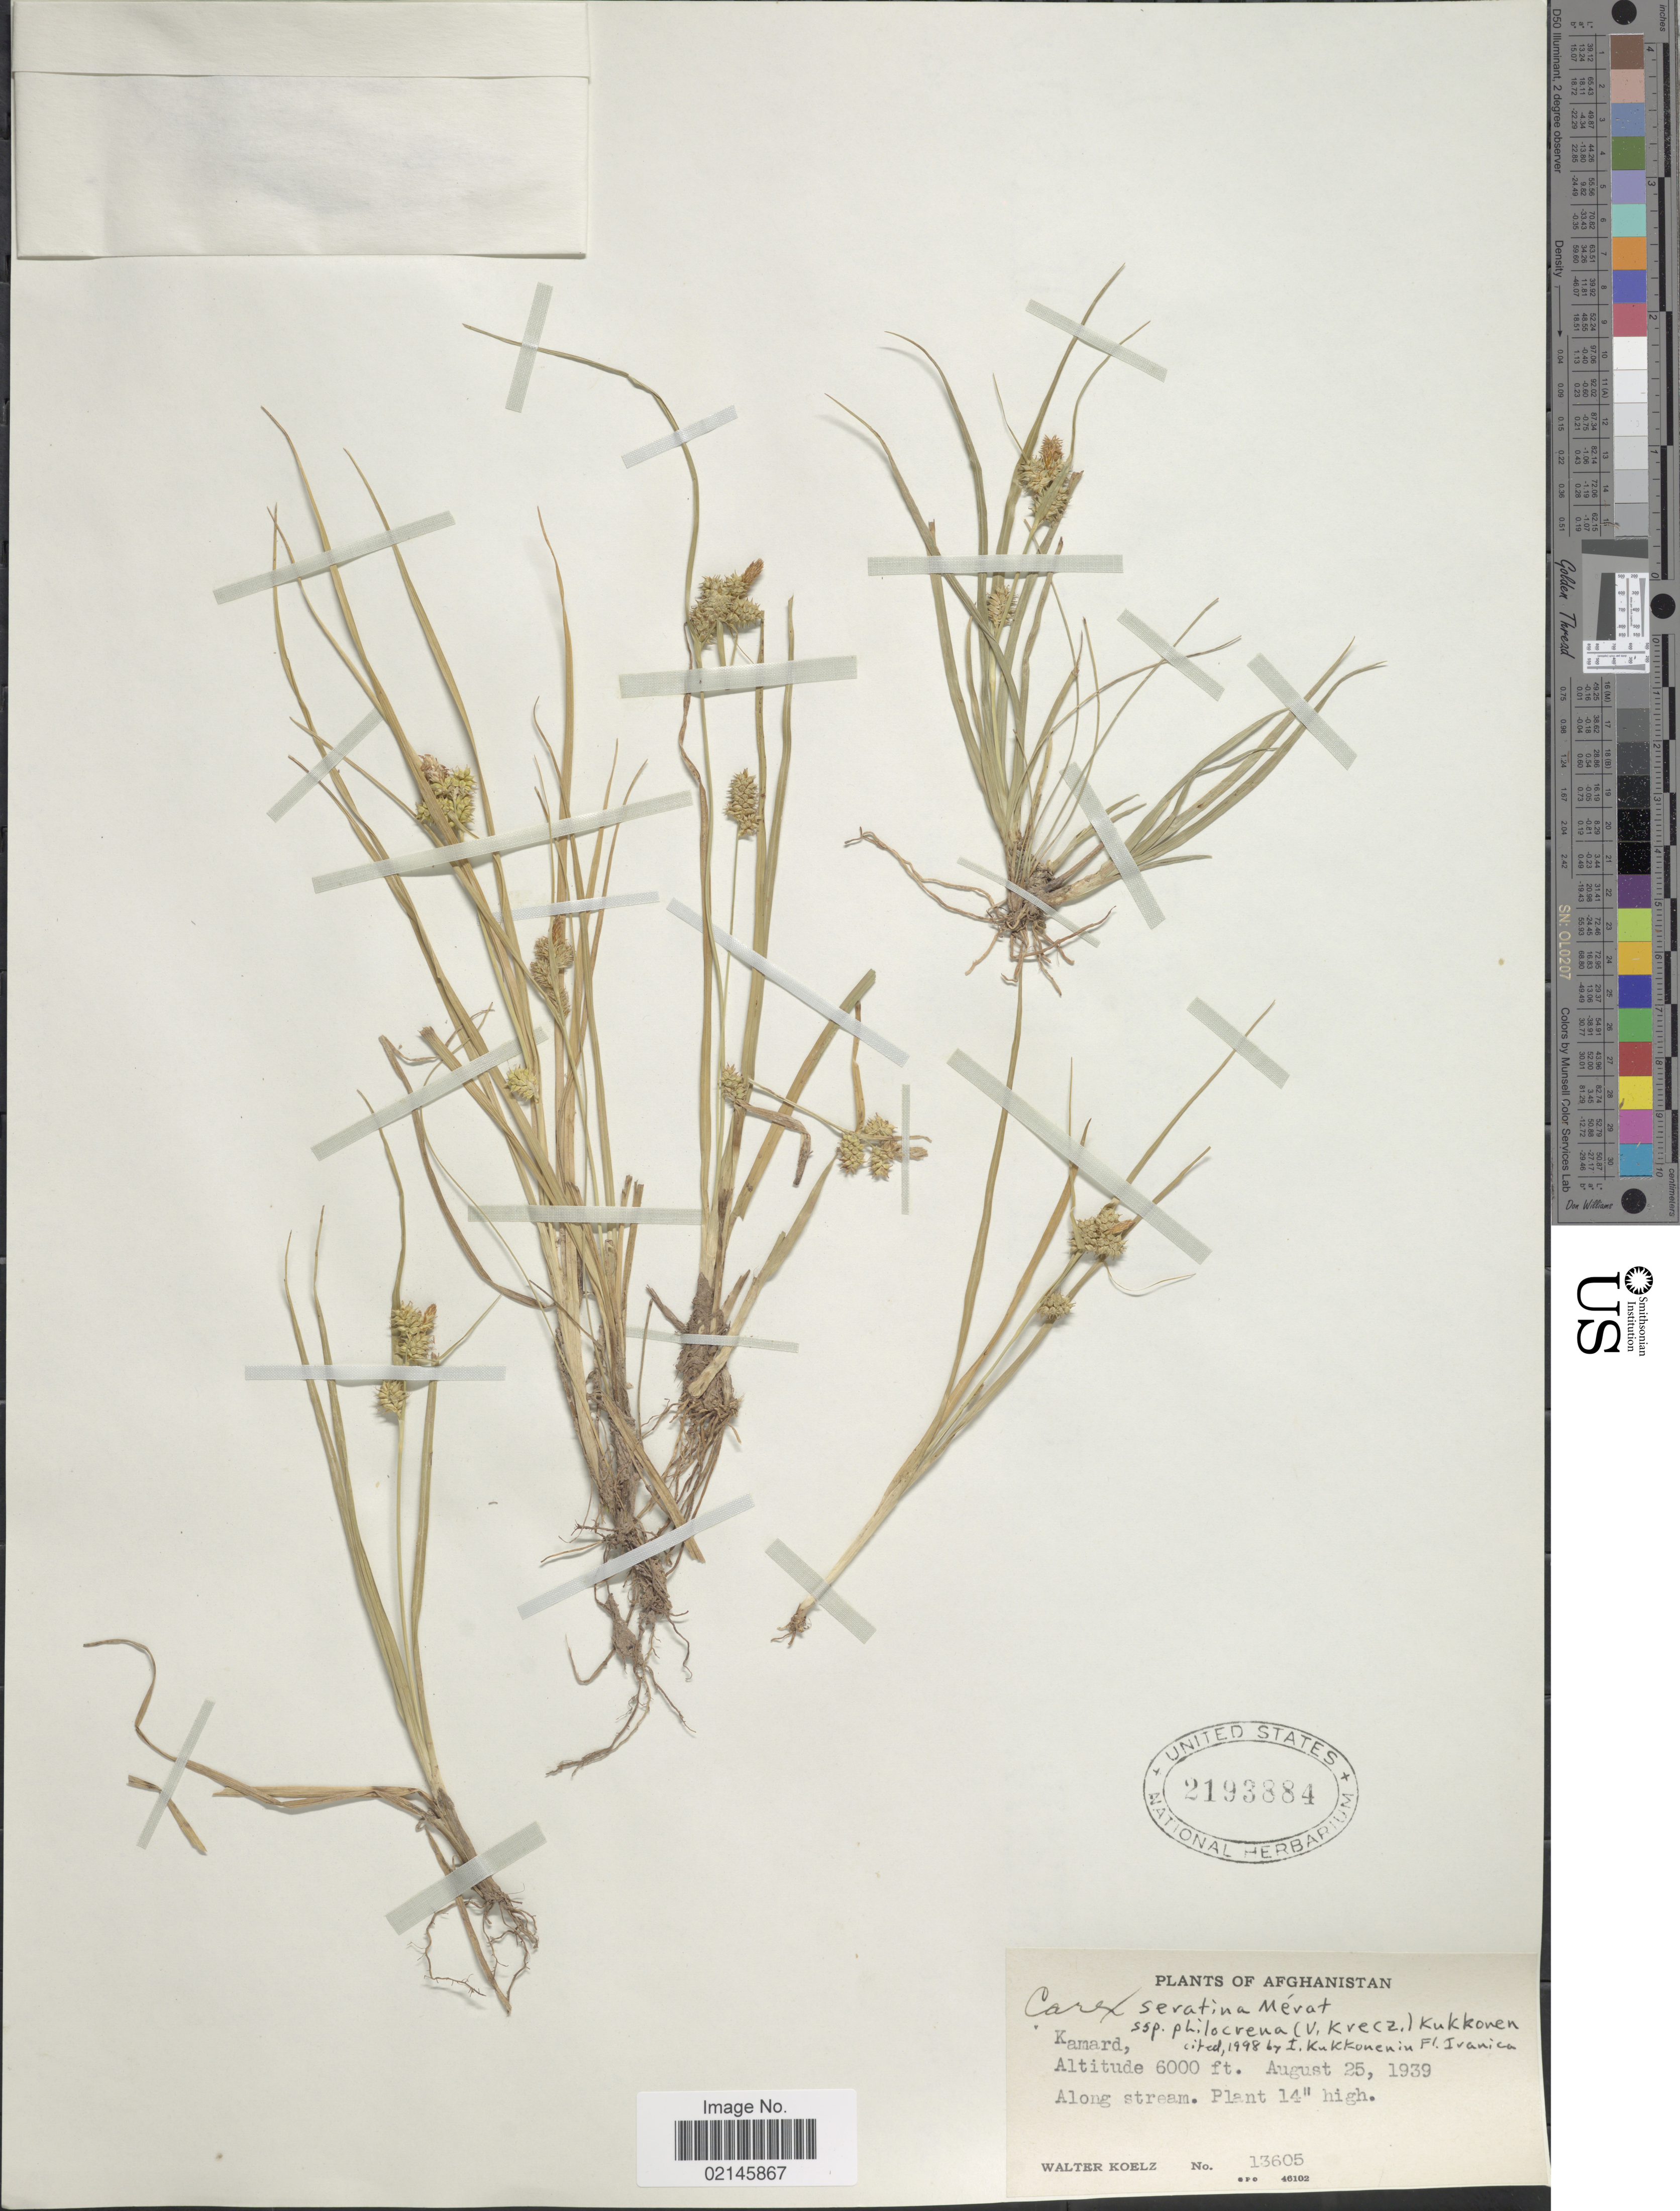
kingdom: Plantae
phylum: Tracheophyta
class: Liliopsida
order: Poales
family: Cyperaceae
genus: Carex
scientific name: Carex oederi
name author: Retz.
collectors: W. N. Koelz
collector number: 13605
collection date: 1939-08-25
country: Afghanistan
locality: Kamard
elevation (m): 1829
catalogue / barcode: US 2193884